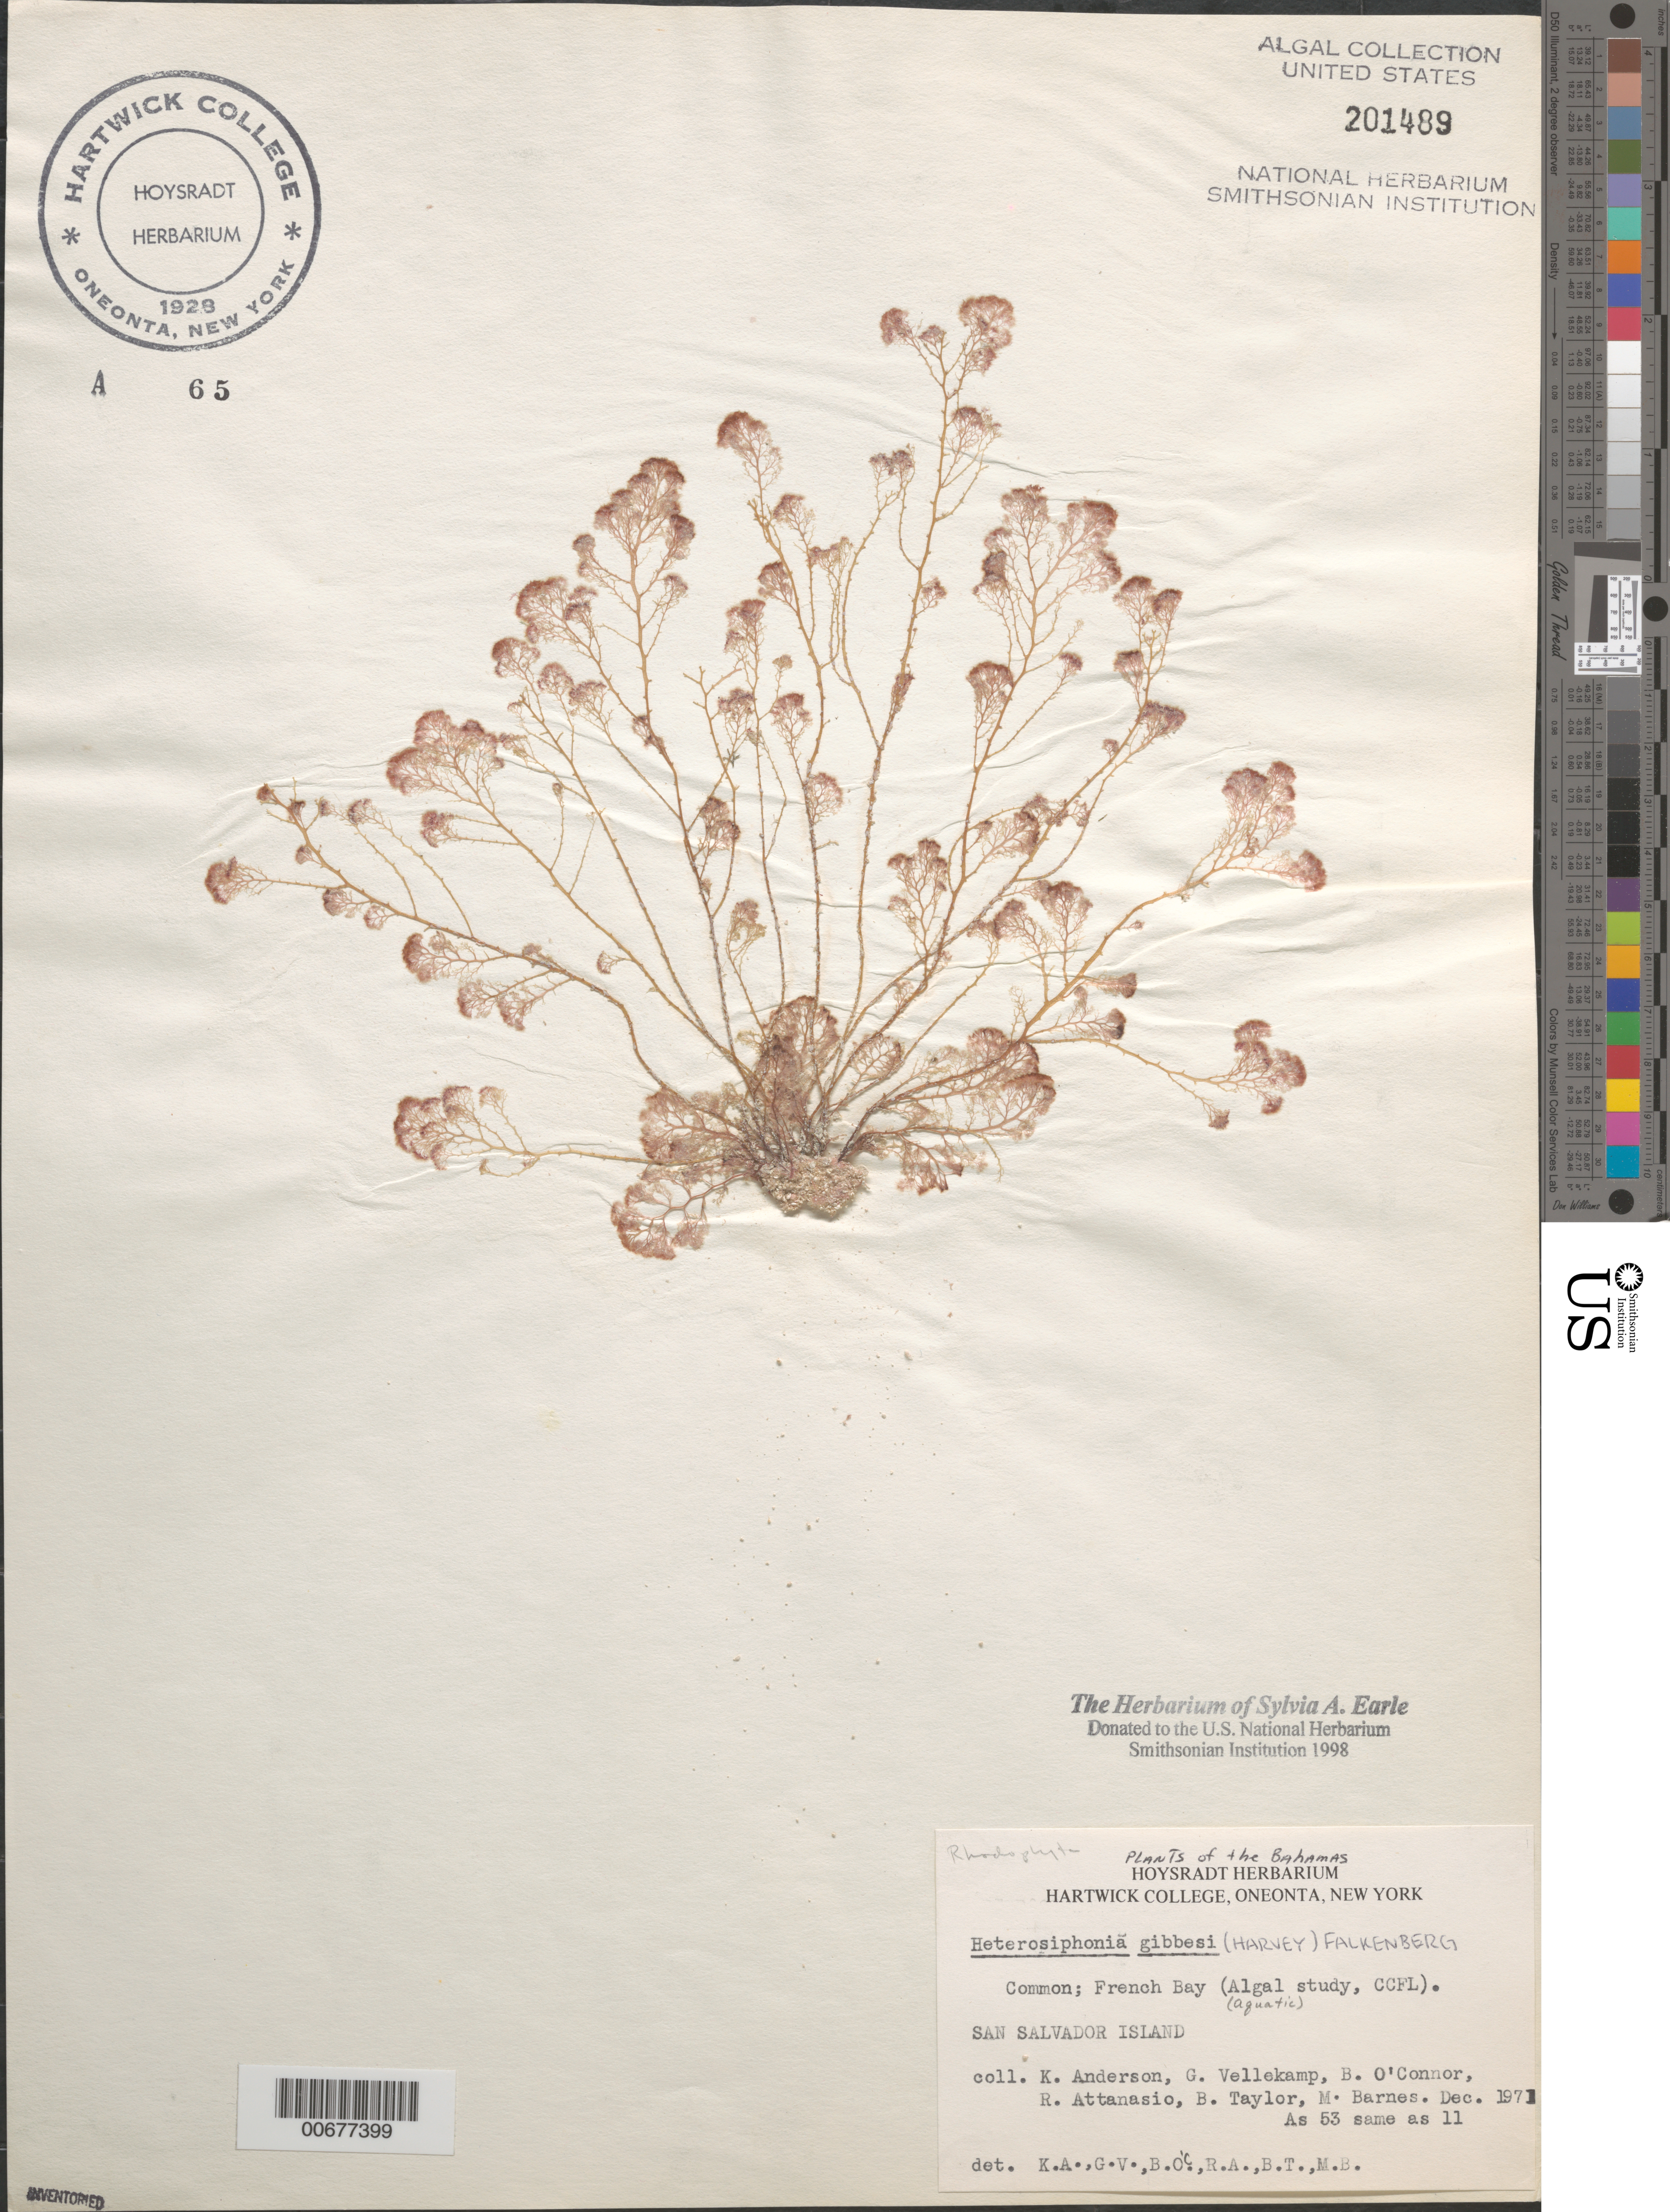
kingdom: Plantae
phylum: Rhodophyta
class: Florideophyceae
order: Ceramiales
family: Dasyaceae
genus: Heterosiphonia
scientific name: Heterosiphonia gibbesii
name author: (Harv.)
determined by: Anderson, K.; et al.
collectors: K. Anderson, G. Vellekamp, B. O'Connor, R. Attanasio, B. Taylor & M. Barnes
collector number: As 53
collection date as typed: Dec 1971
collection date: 1971-12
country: Bahamas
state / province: San Salvador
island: San Salvador Island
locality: French Bay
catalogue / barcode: US 201489